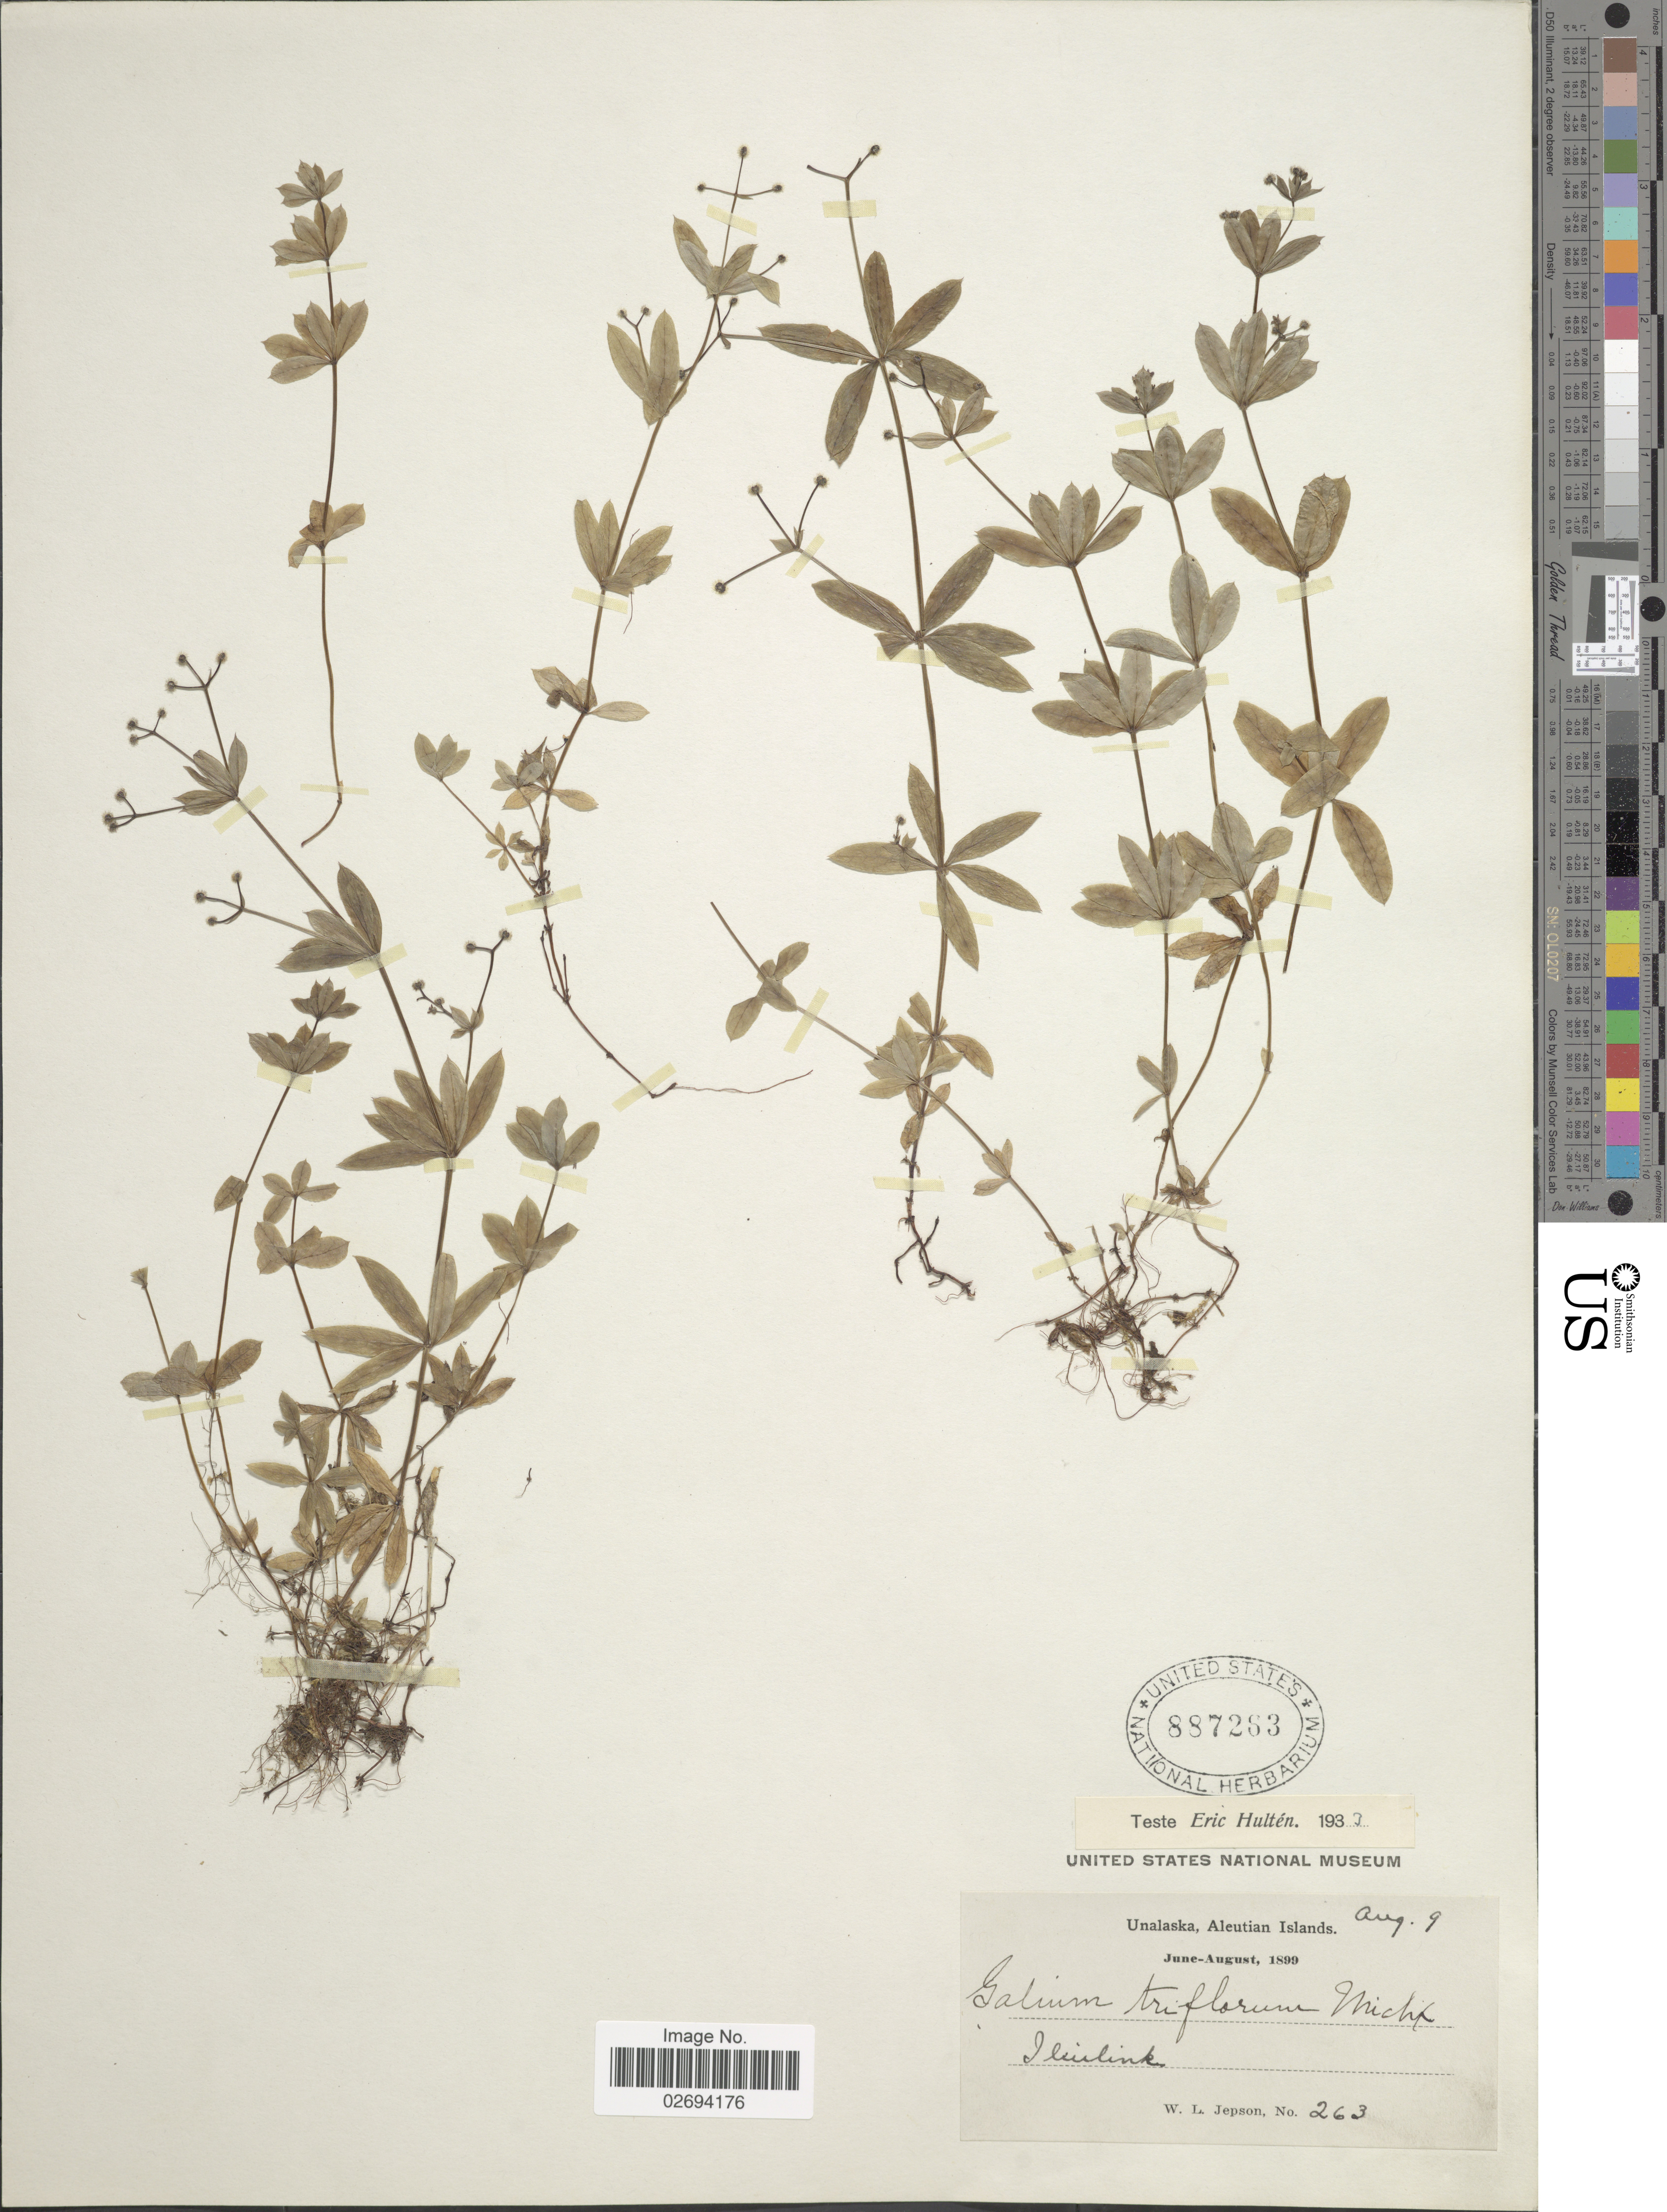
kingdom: Plantae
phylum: Tracheophyta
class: Magnoliopsida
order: Gentianales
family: Rubiaceae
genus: Galium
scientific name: Galium triflorum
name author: Michx.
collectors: W. L. Jepson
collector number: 263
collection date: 1899-08-09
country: United States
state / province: Alaska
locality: Aleutian Islands, Ilmlink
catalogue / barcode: US 887263